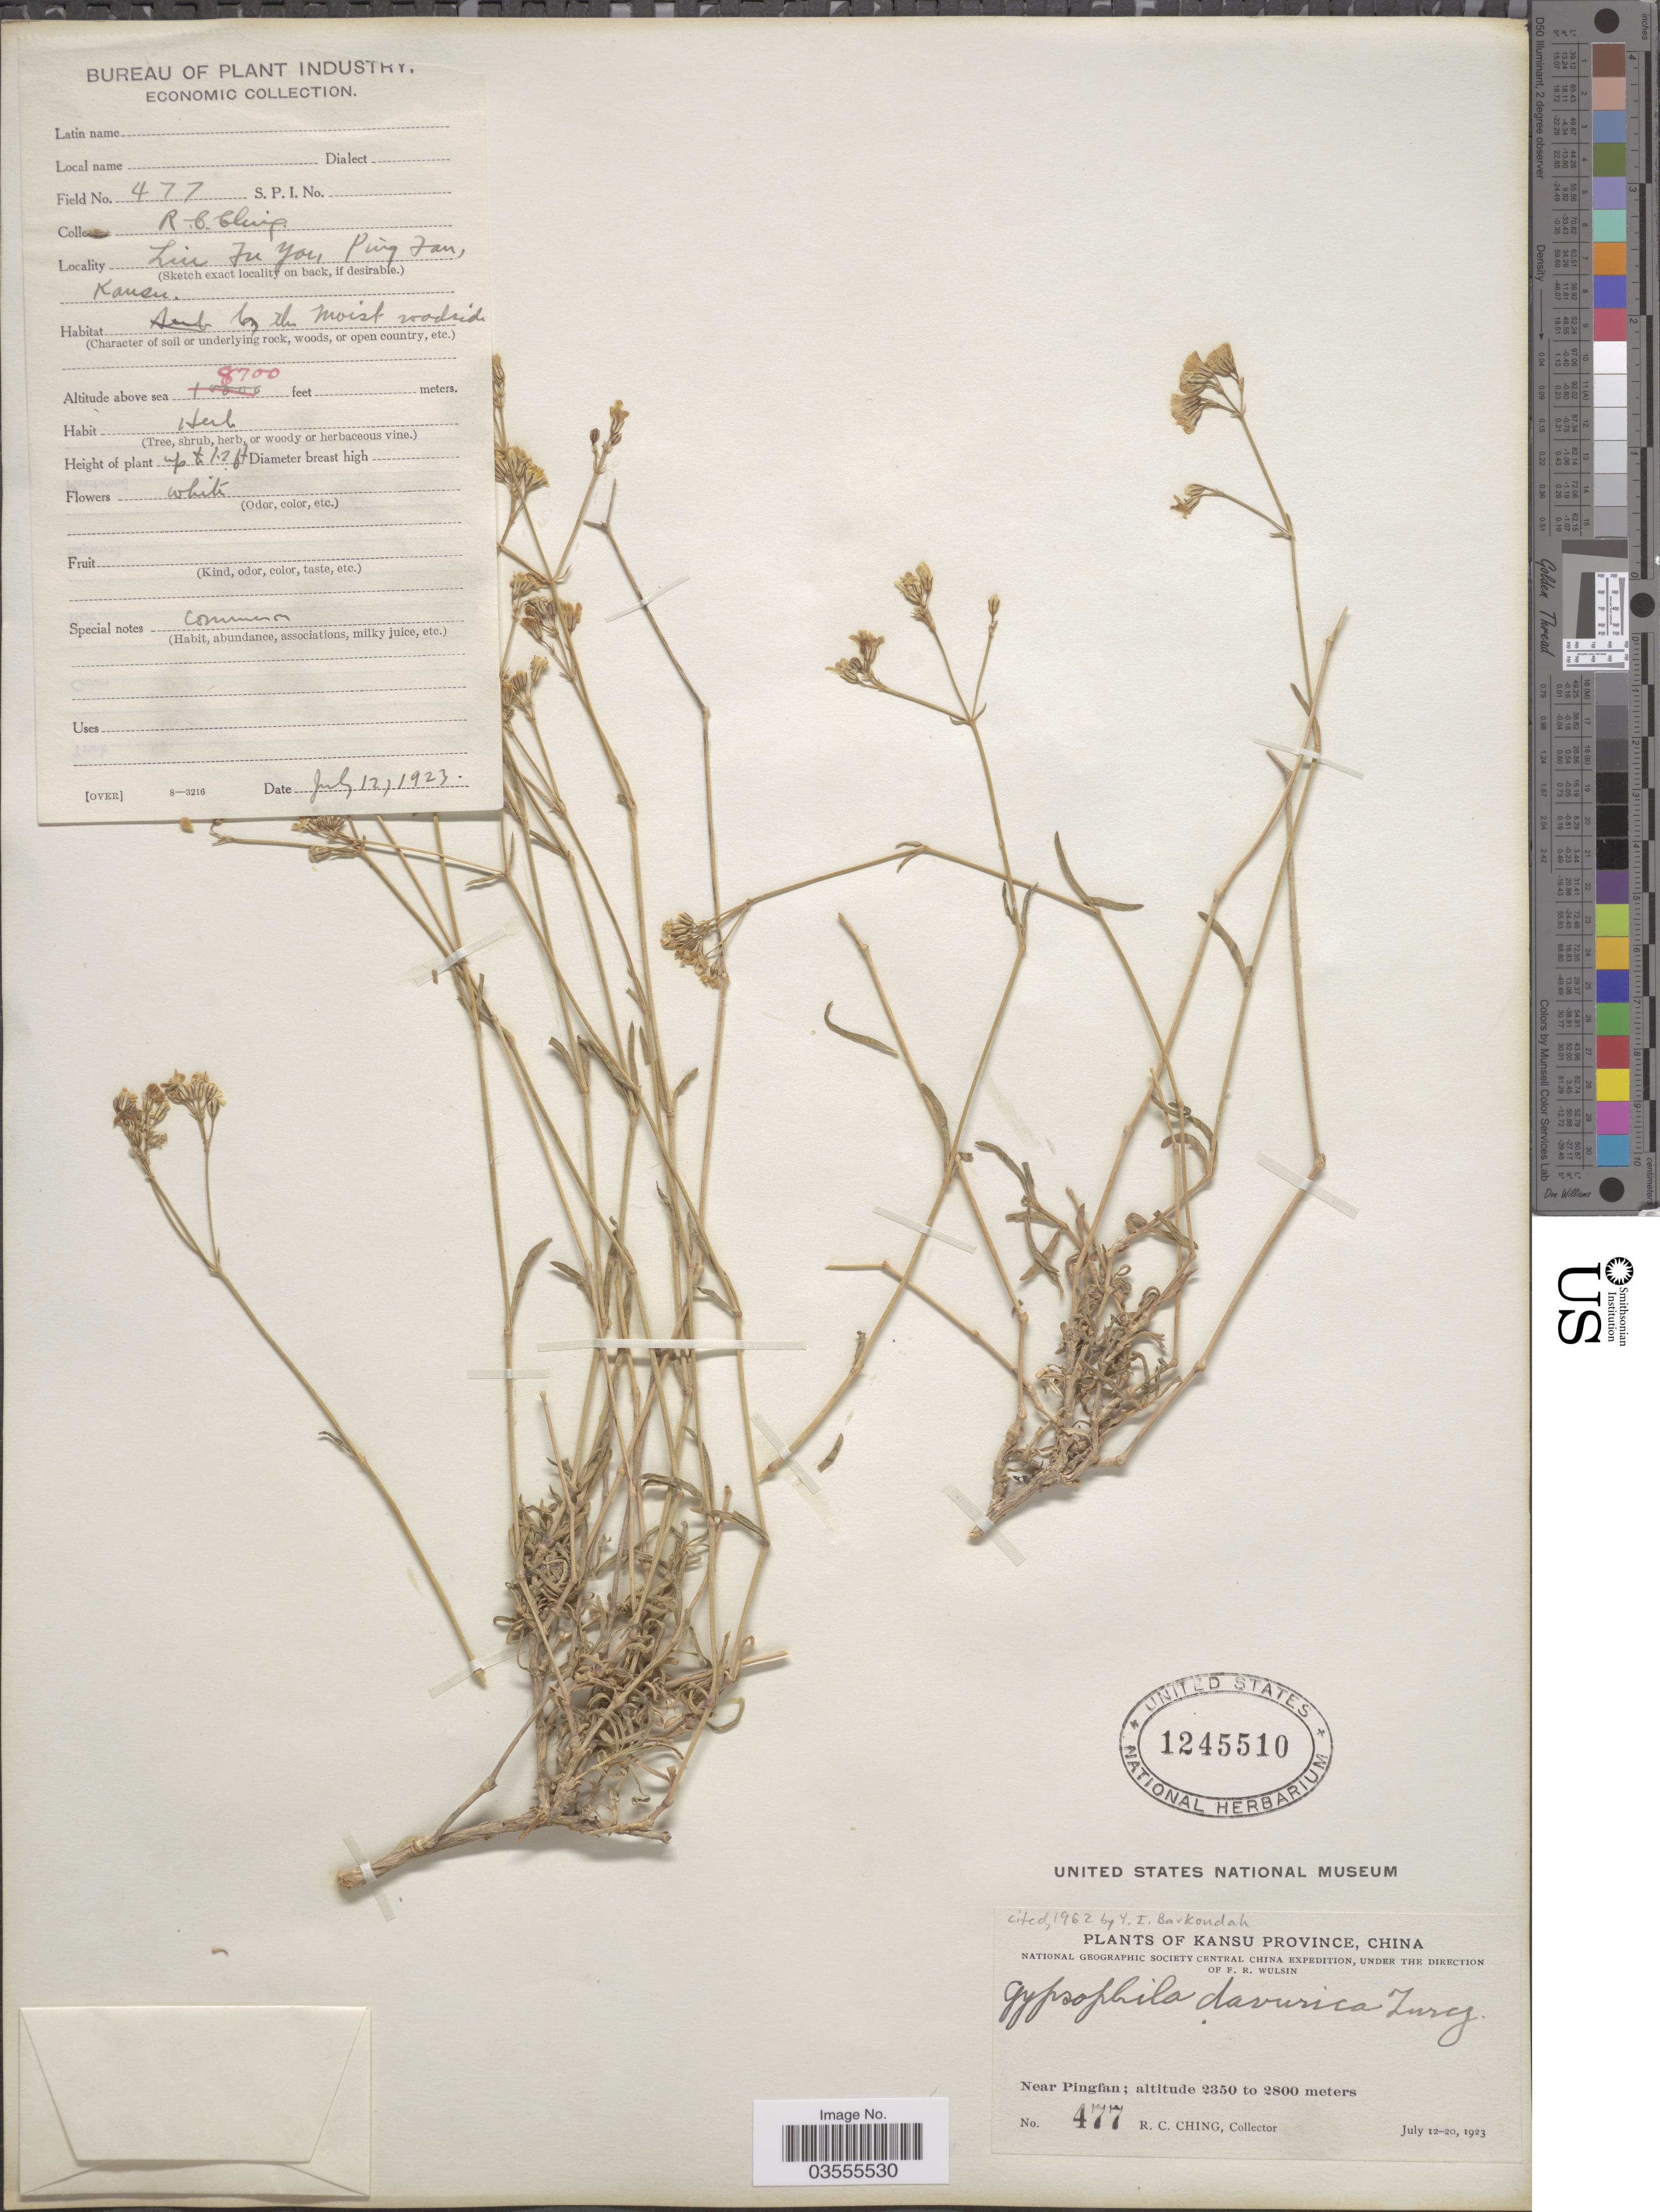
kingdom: Plantae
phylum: Tracheophyta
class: Magnoliopsida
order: Caryophyllales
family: Caryophyllaceae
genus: Gypsophila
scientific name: Gypsophila davurica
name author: Turcz. ex Fenzl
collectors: R. C. Ching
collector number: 477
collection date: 1923-07-12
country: China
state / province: Gansu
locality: Kansu Province. Near Pingfan. Liu Fu Yoi, Ping Fan.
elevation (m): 2652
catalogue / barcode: US 1245510